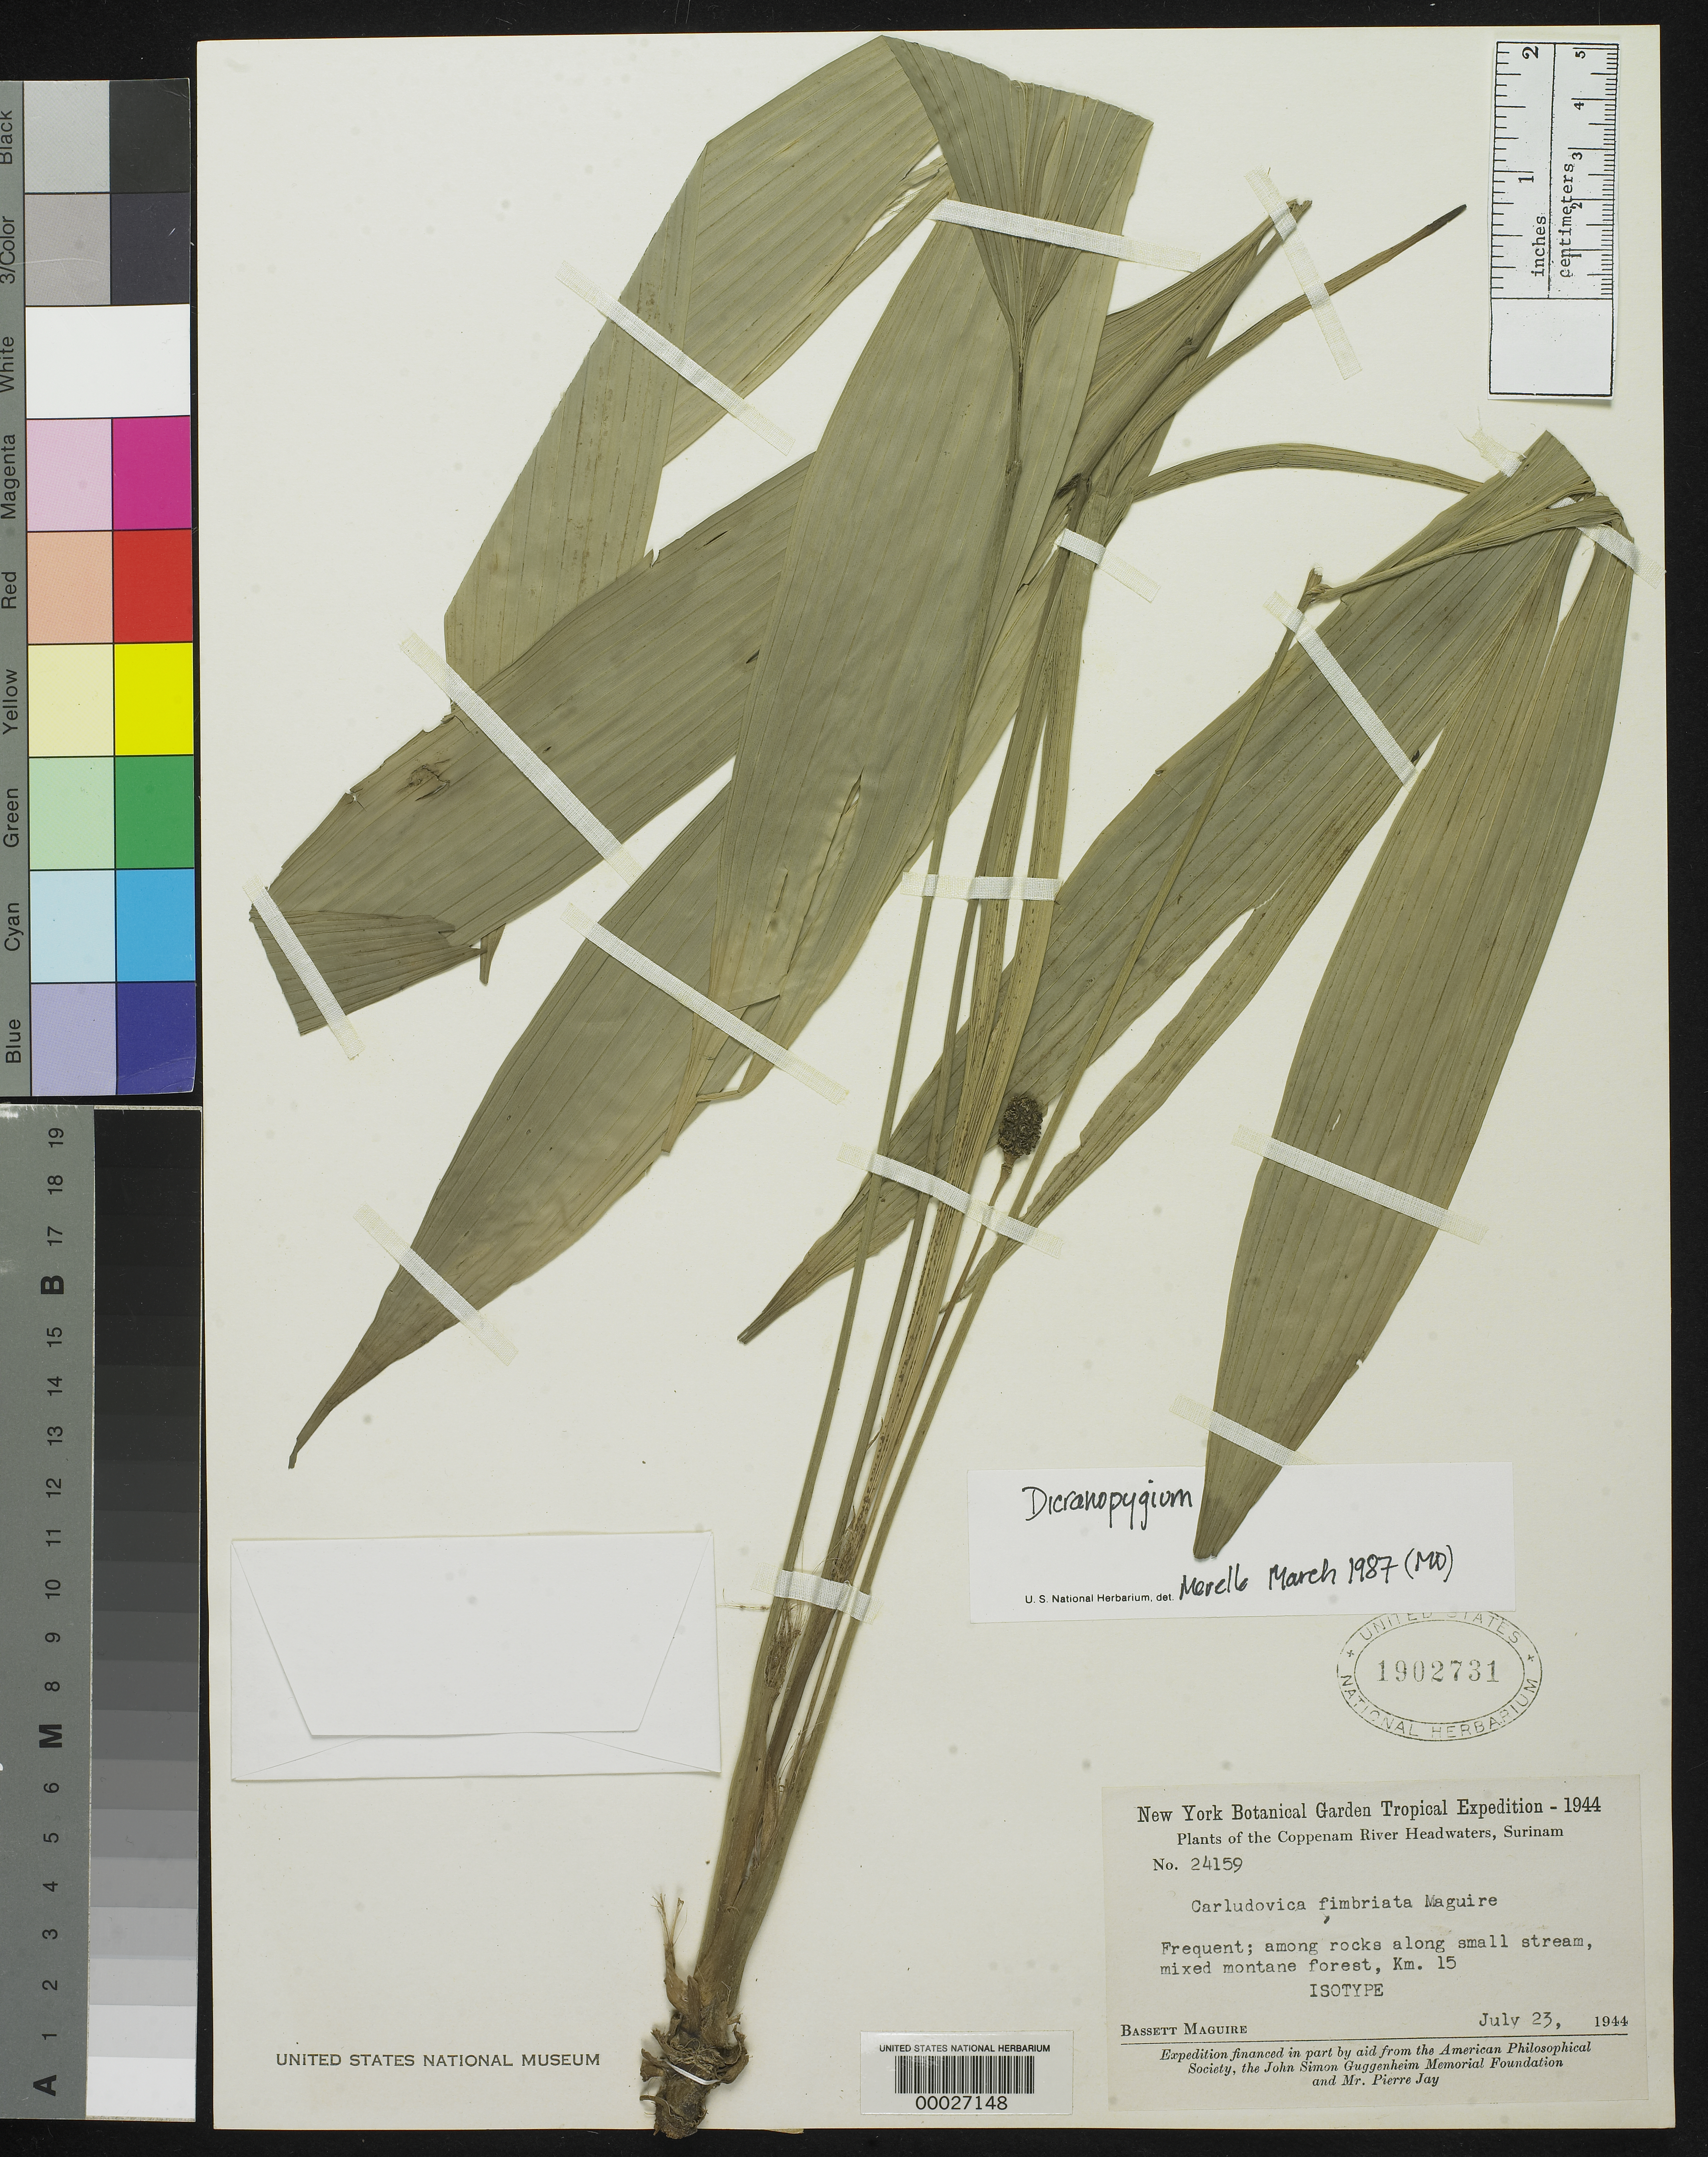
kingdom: Plantae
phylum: Tracheophyta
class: Liliopsida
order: Pandanales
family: Cyclanthaceae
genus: Carludovica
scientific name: Carludovica fimbriata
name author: Maguire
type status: Isotype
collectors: B. Maguire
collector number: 24159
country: Suriname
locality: Coppenam River Headwaters.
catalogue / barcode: US 1902731